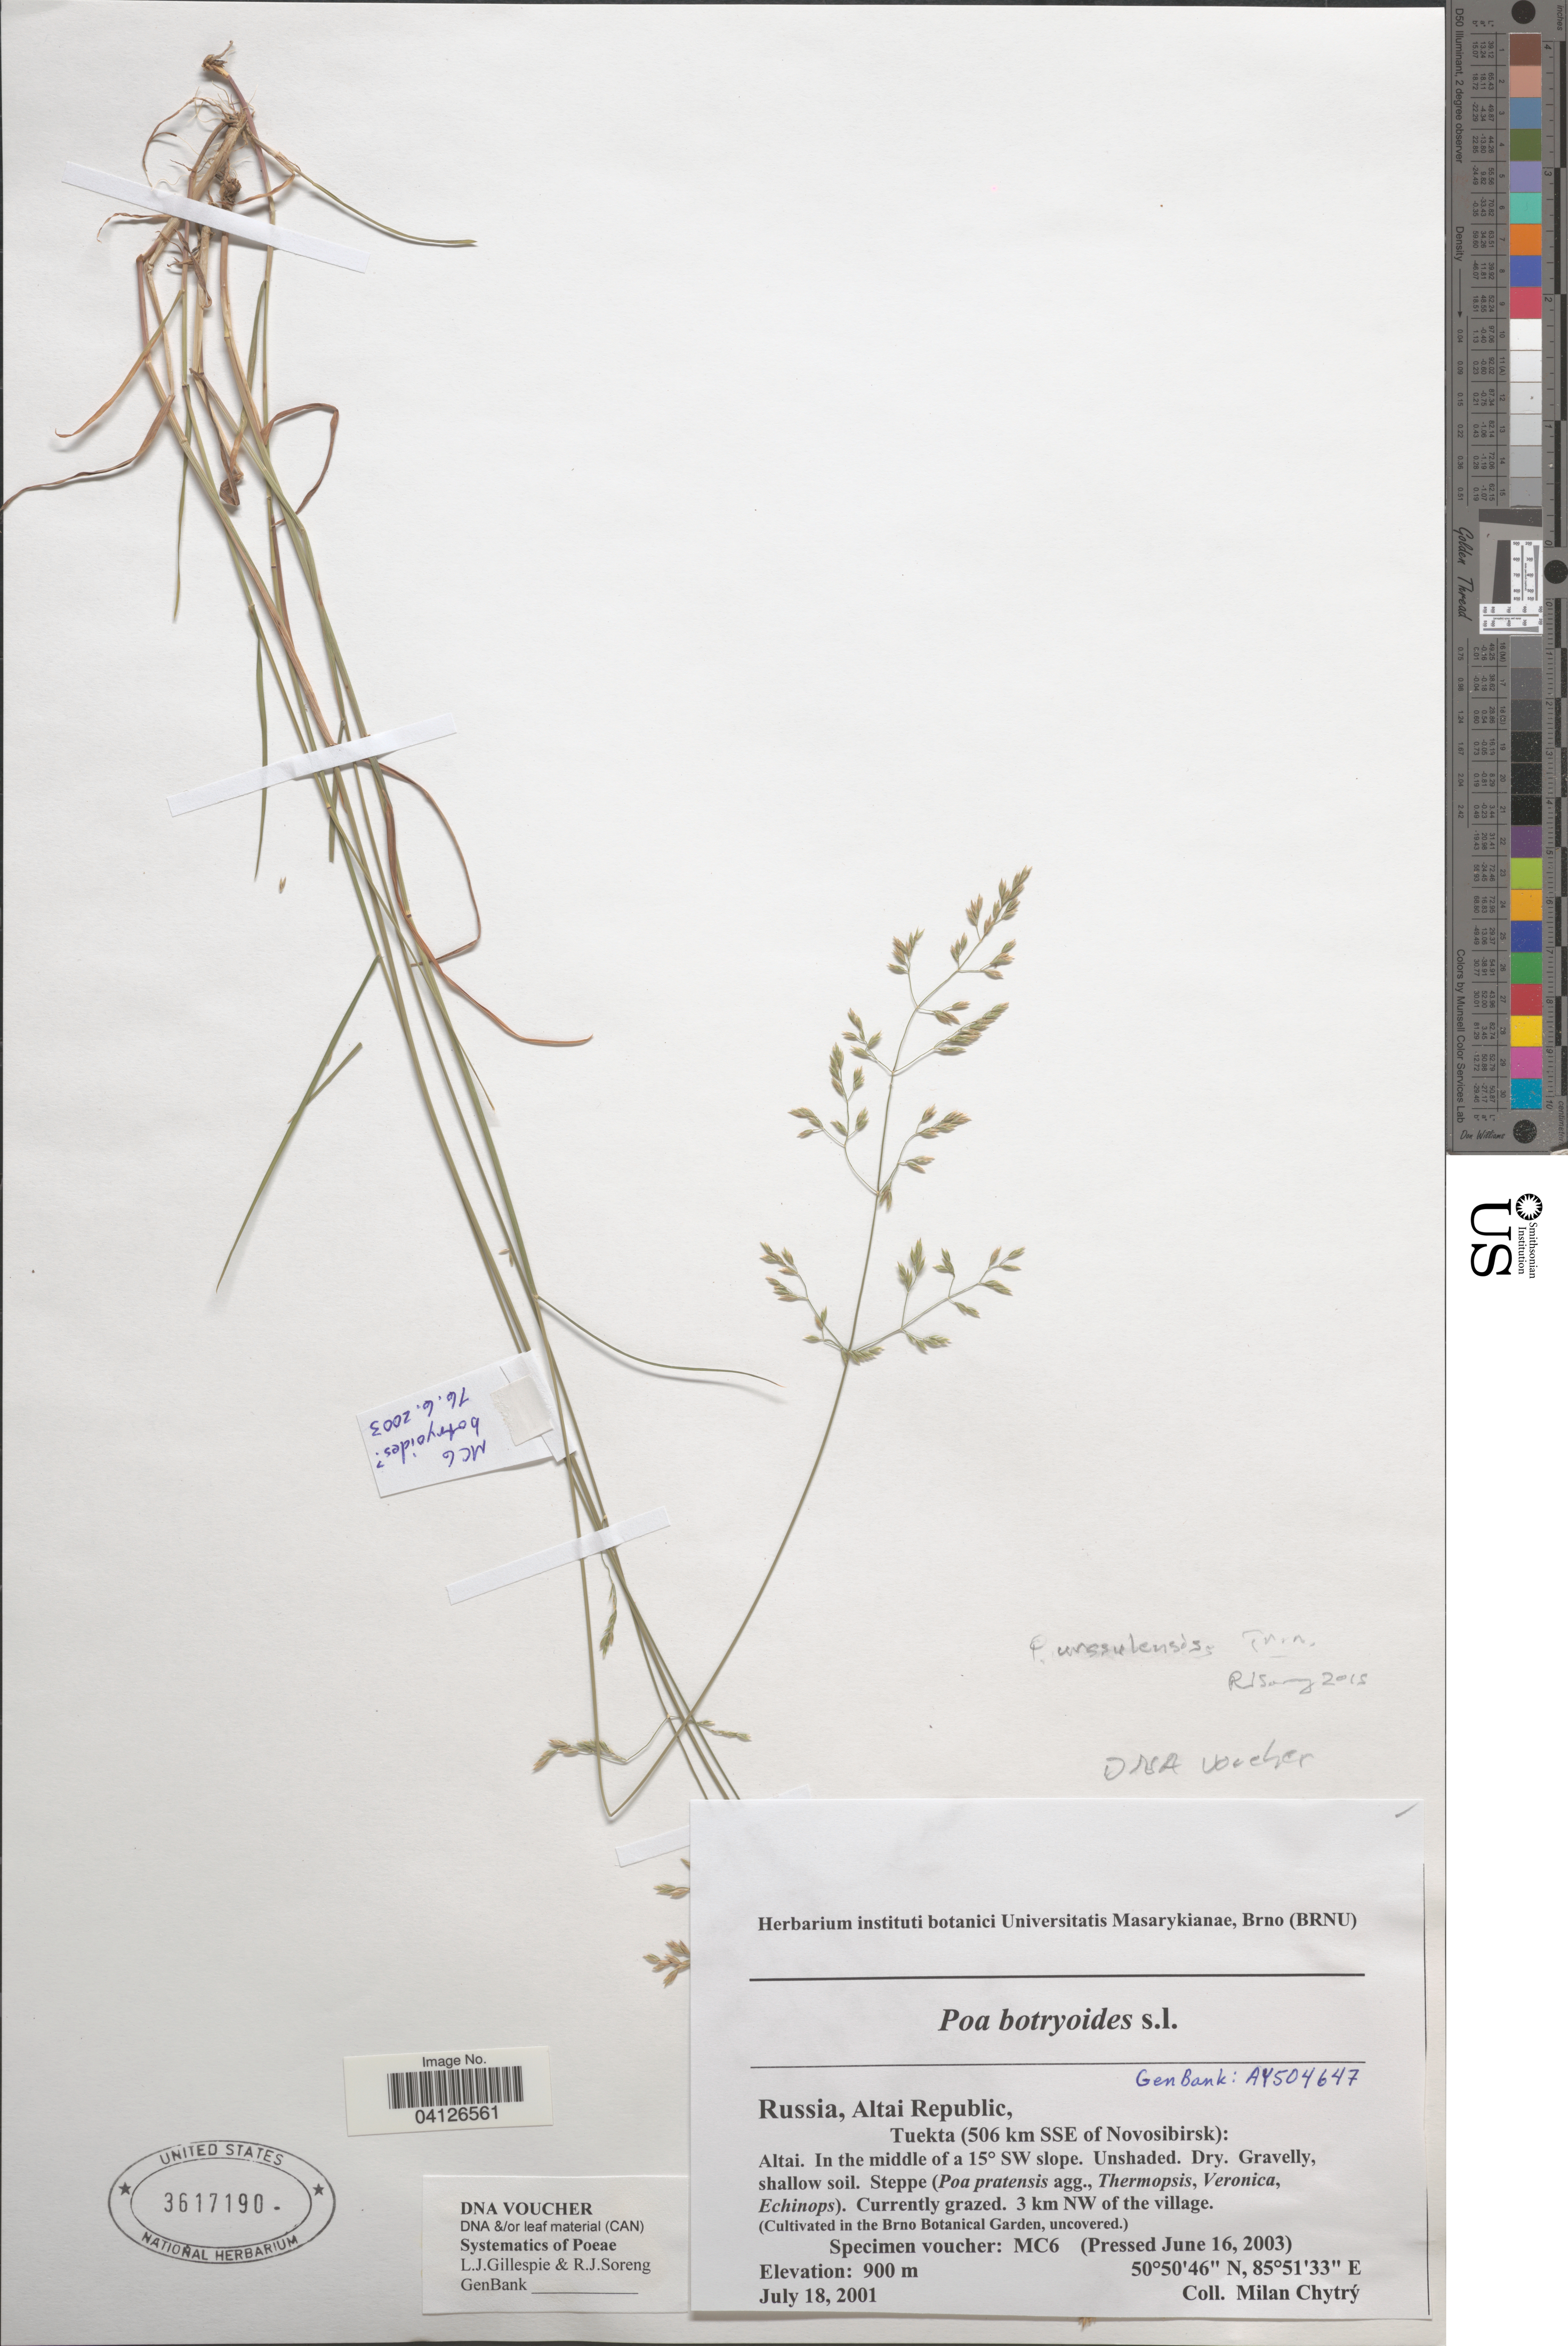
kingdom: Plantae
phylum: Tracheophyta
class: Liliopsida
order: Poales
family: Poaceae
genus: Poa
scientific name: Poa urssulensis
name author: Trin.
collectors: Ex herb. instituti botanici Universitatis Masarykianae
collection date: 2003-06-16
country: Czechia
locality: In the Brno Botanical Garden, uncovered.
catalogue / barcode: US 3617190